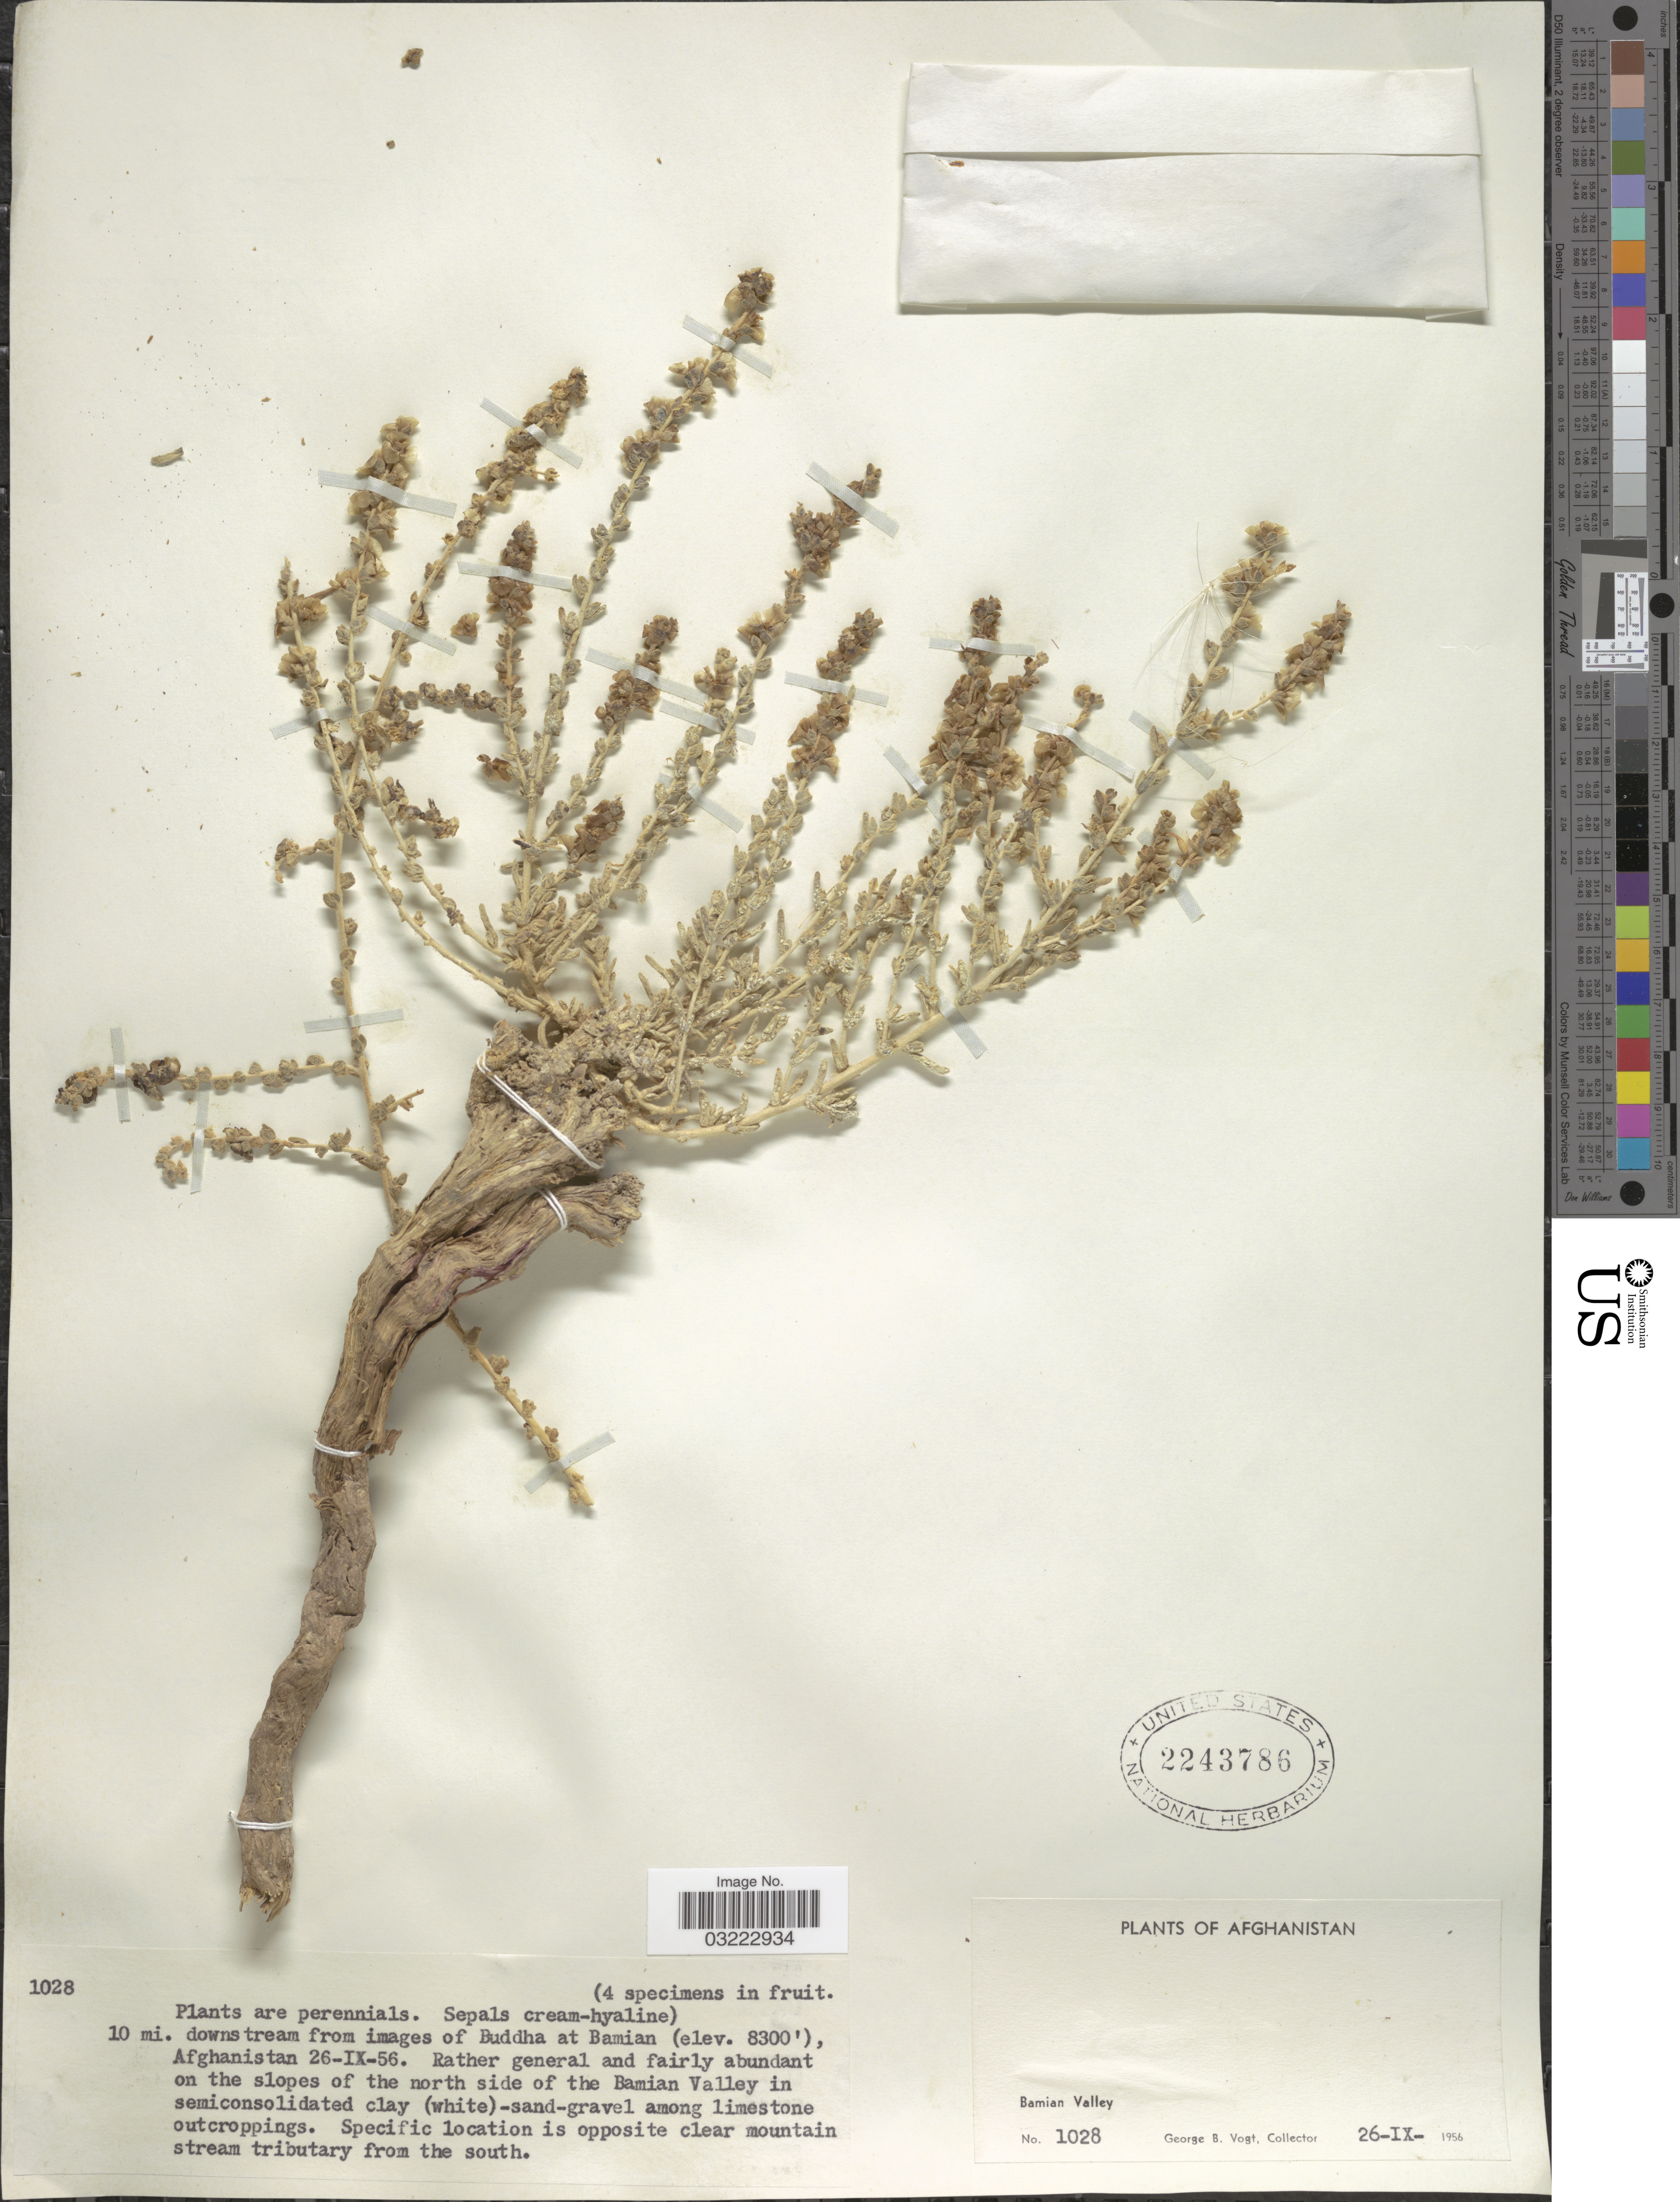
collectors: G. B. Vogt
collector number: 1028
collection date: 1956-09-26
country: Afghanistan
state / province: Bamian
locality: Bamian Valley. 10 mi. downstream from images of Buddha at Bamian. On the slopes of the north side of the Bamian Valley.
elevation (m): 2530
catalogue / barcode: US 2243786